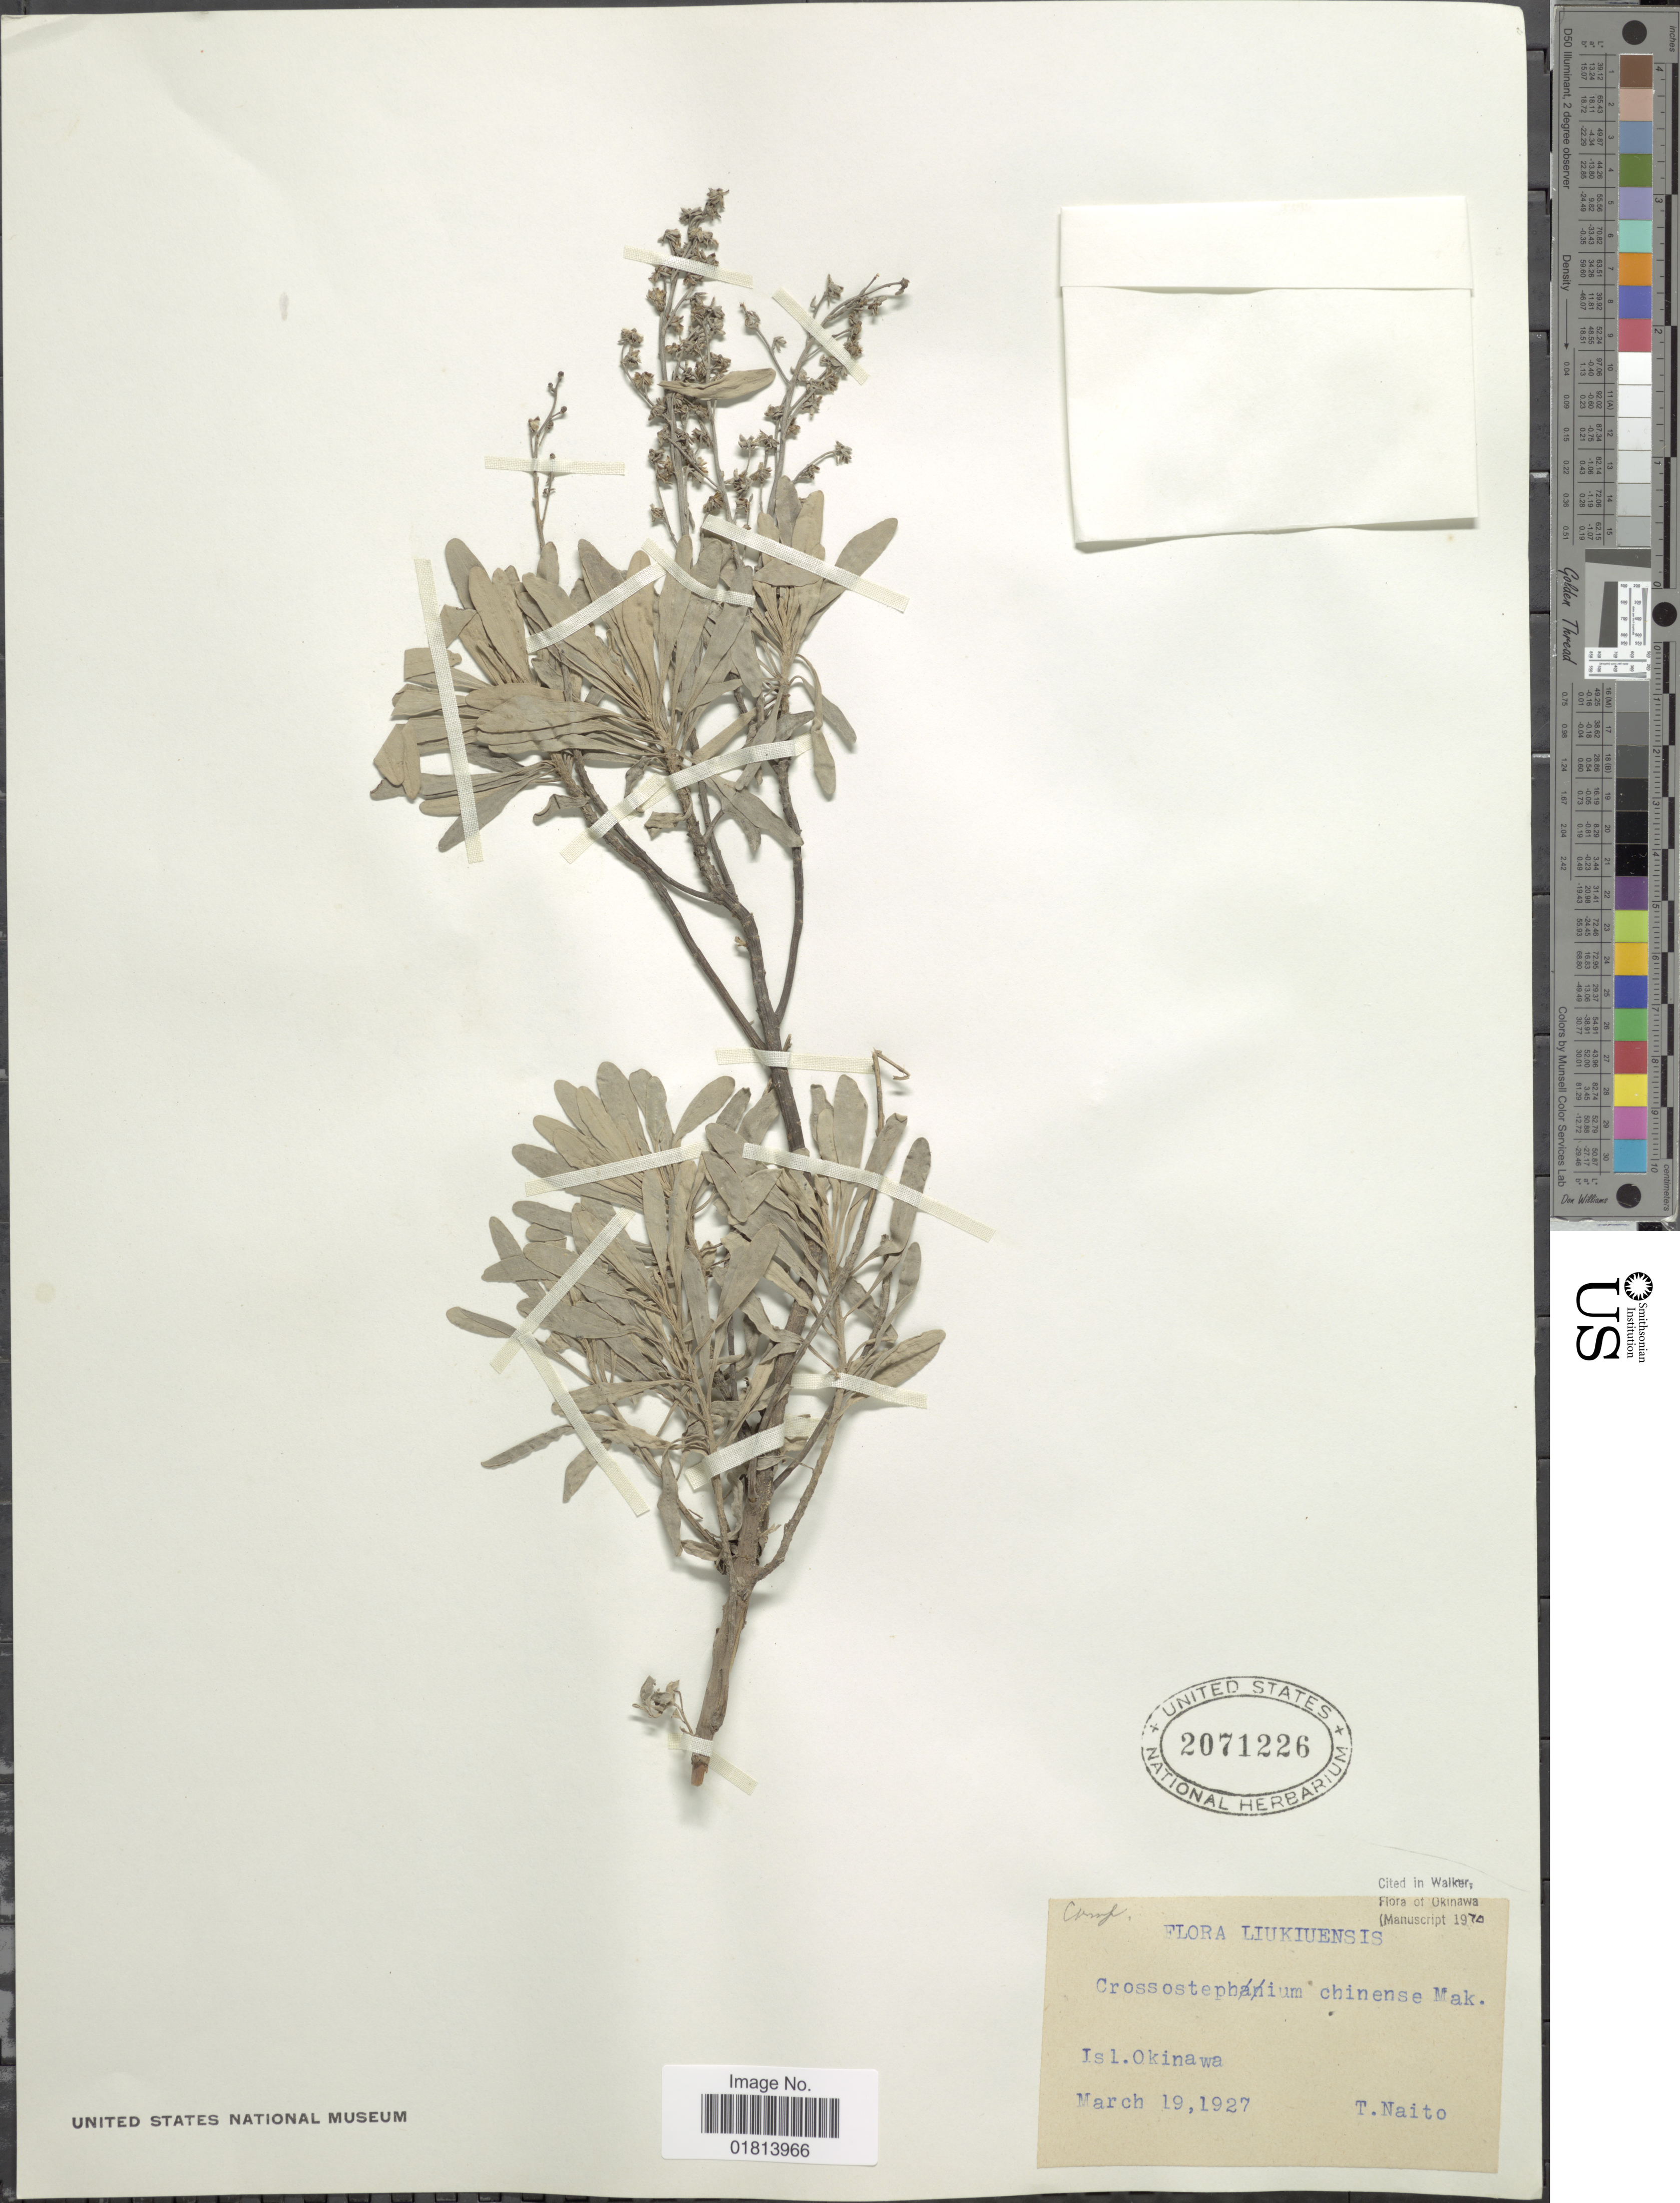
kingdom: Plantae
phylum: Tracheophyta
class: Magnoliopsida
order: Asterales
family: Asteraceae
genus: Crossostephium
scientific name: Crossostephium chinense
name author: Makino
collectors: T. Naito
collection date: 1927-03-19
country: Japan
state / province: Okinawa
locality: Liukiuensis. Isl. Okinawa.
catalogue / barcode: US 2071226